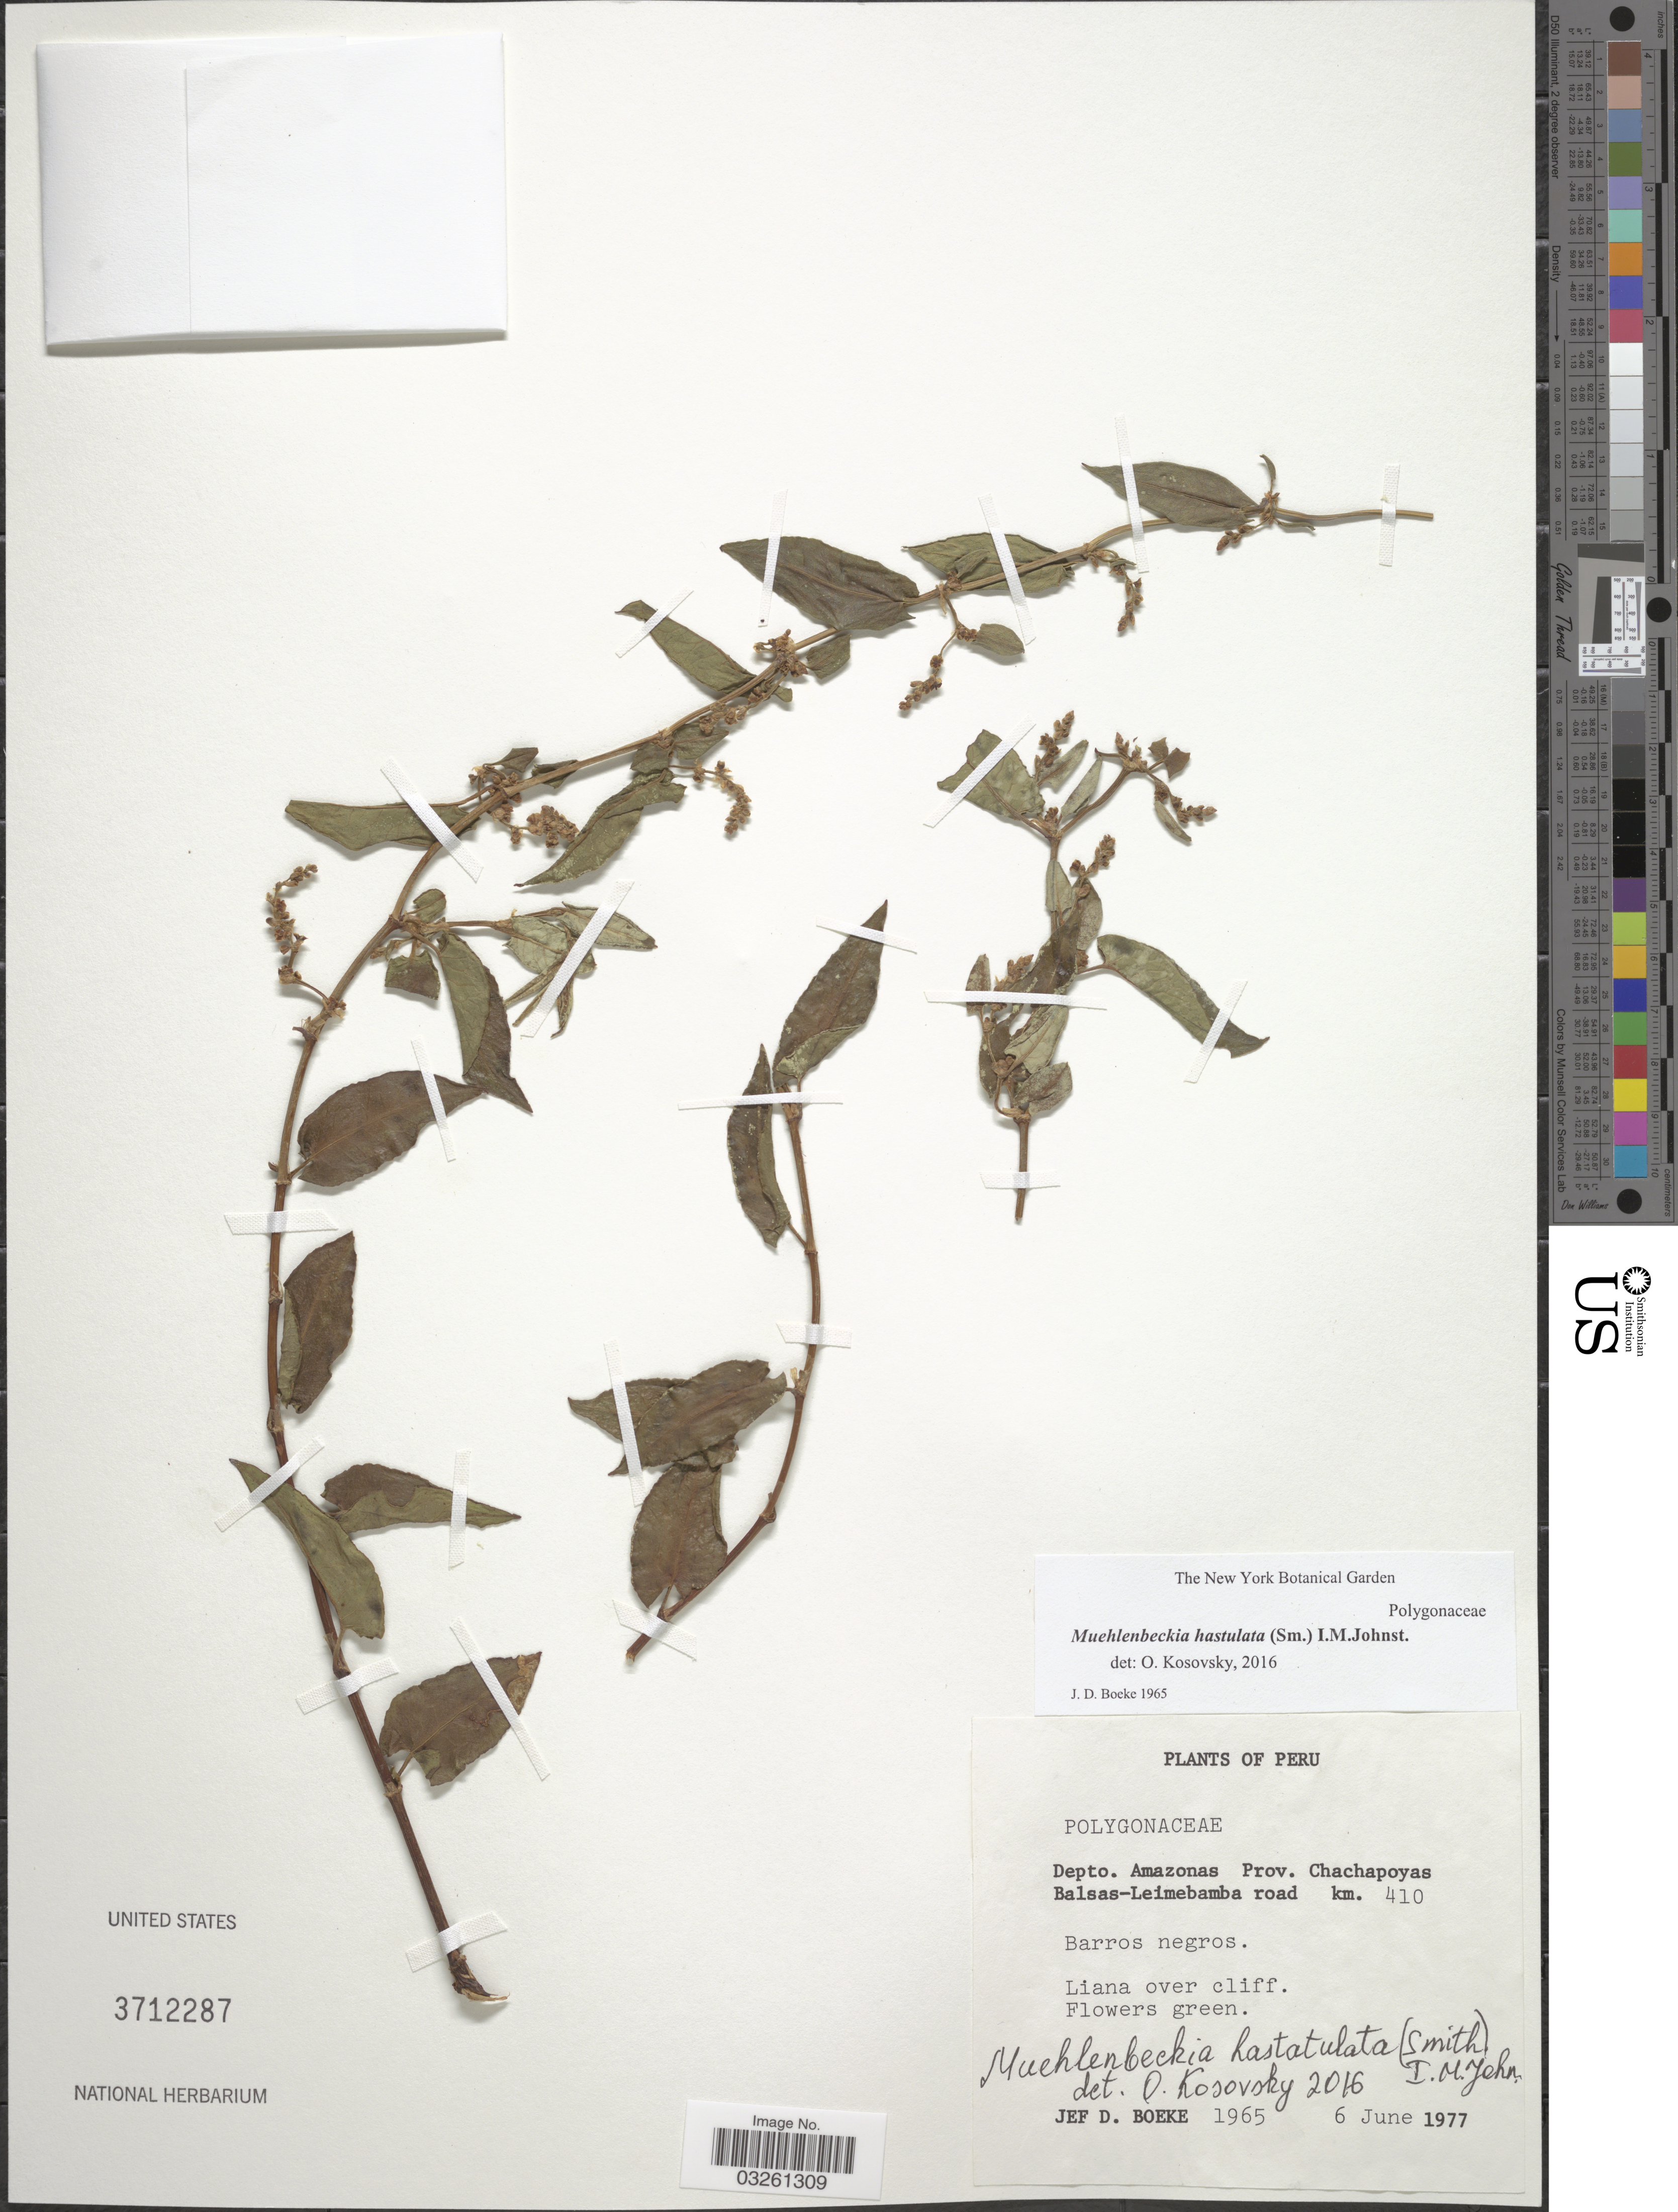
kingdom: Plantae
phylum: Tracheophyta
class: Magnoliopsida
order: Caryophyllales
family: Polygonaceae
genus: Muehlenbeckia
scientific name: Muehlenbeckia hastulata var. hastulata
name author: (Sm.) I.M. Johnst.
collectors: J. Boeke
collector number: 1965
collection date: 1977-06-06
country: Peru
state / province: Amazonas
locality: Depto. Amazonas Prov. Chachapoyas. Balsas-Leimebamba road km. 410.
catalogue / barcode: US 3712287